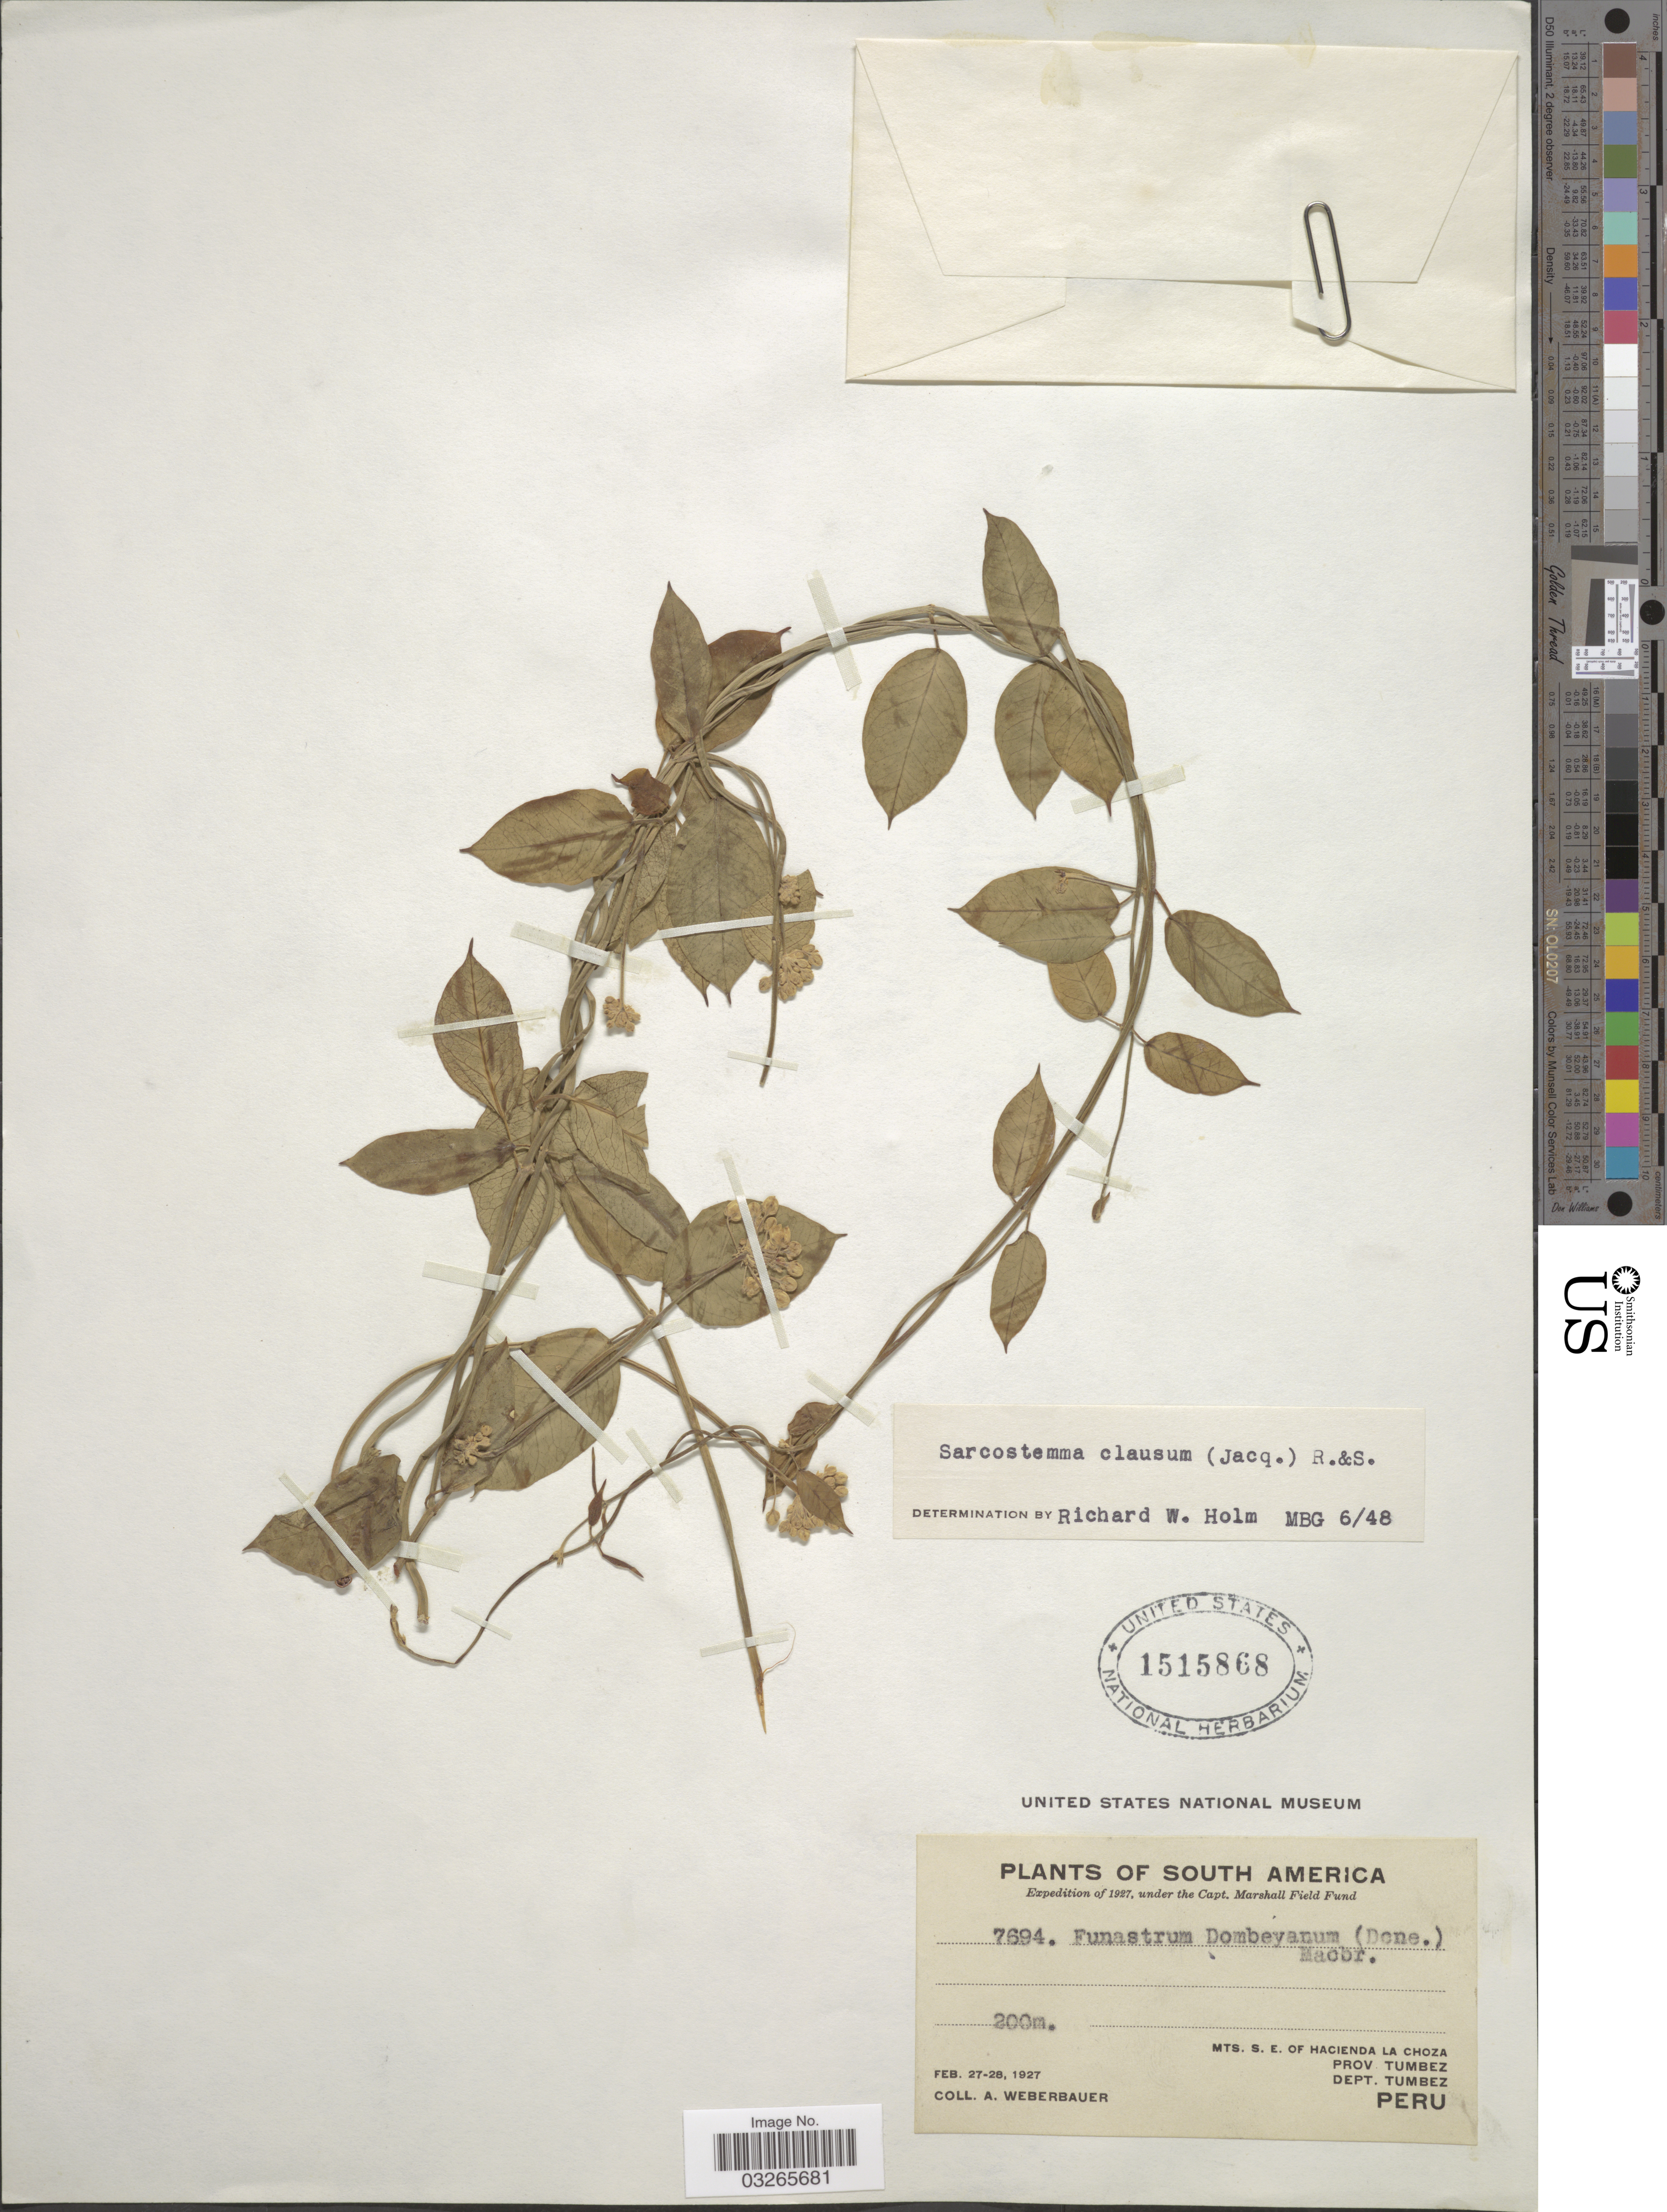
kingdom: Plantae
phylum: Tracheophyta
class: Magnoliopsida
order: Gentianales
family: Apocynaceae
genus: Sarcostemma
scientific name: Sarcostemma clausum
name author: (Jacq.) Schult.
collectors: A. Weberbauer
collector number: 7694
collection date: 1927-02-27/1927-02-28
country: Peru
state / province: Tumbes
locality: Mts. S. E. of Hacienda La Choza, Prov. Tumbez, Dept. Tumbez.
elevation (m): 200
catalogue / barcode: US 1515868